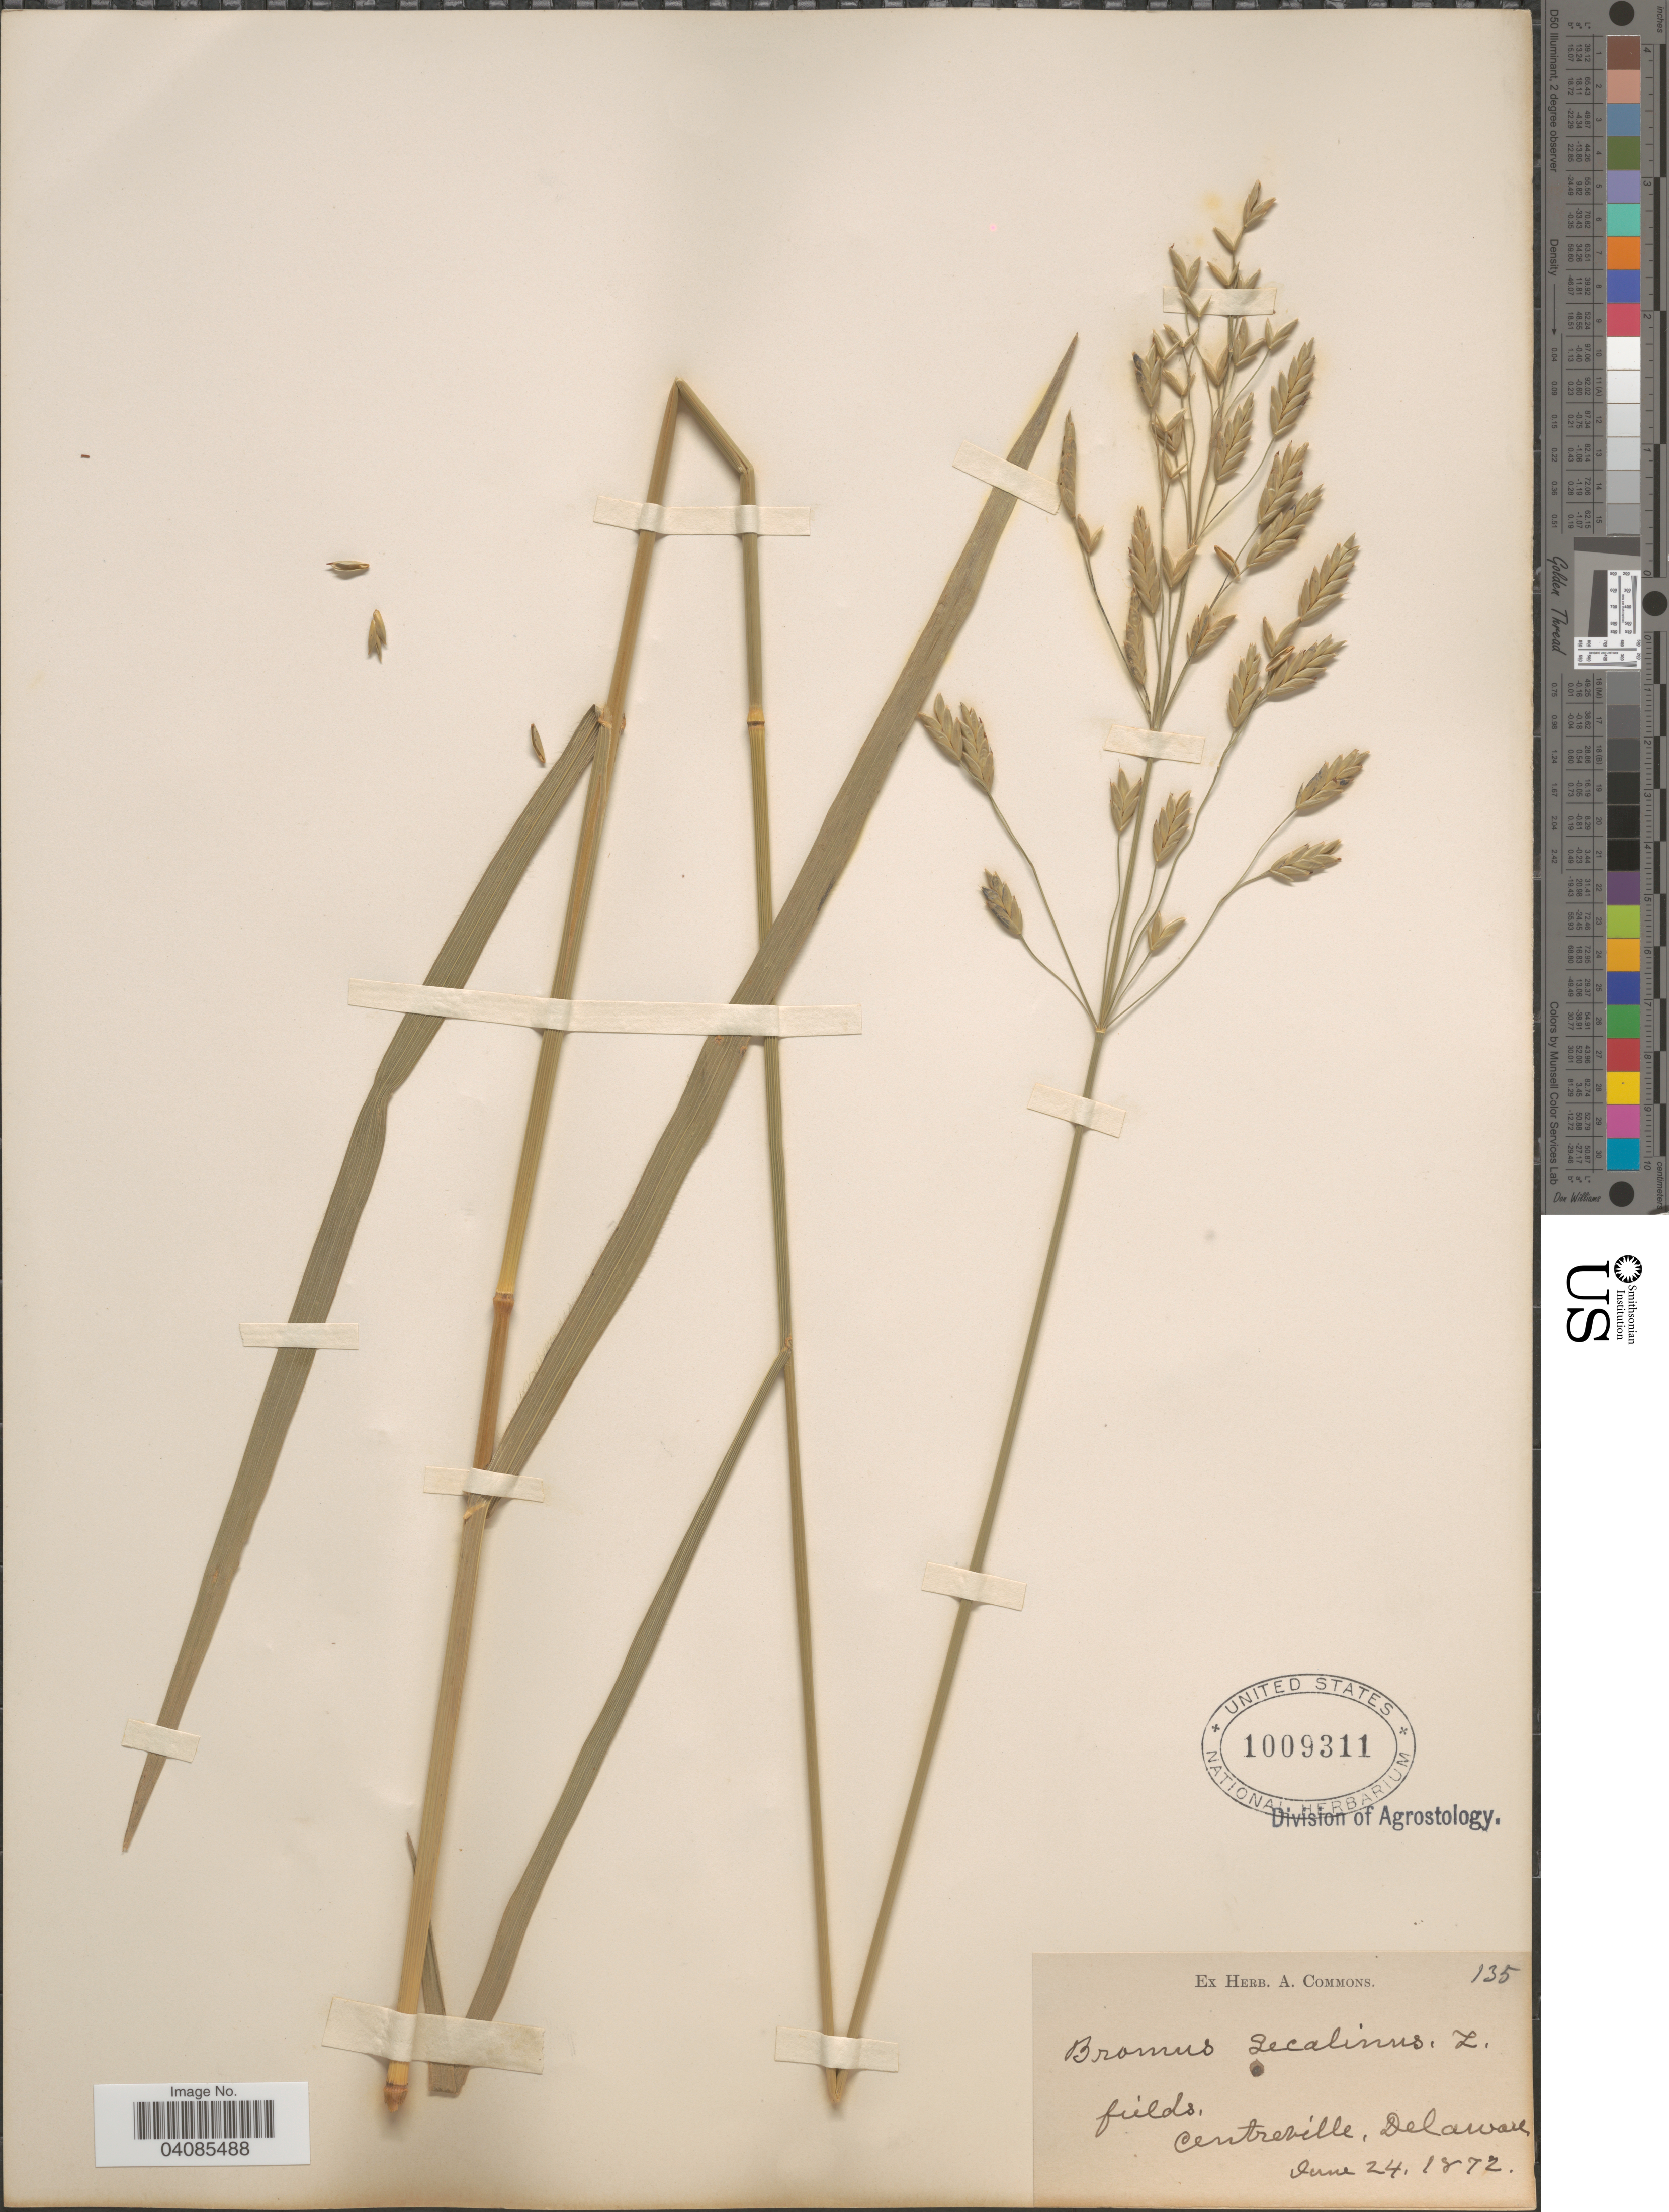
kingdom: Plantae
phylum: Tracheophyta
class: Liliopsida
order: Poales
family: Poaceae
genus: Bromus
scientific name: Bromus secalinus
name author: L.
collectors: ex herb. A. Commons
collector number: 135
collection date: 1872-06-24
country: United States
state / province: Delaware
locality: Fields, Centreville.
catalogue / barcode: US 1009311